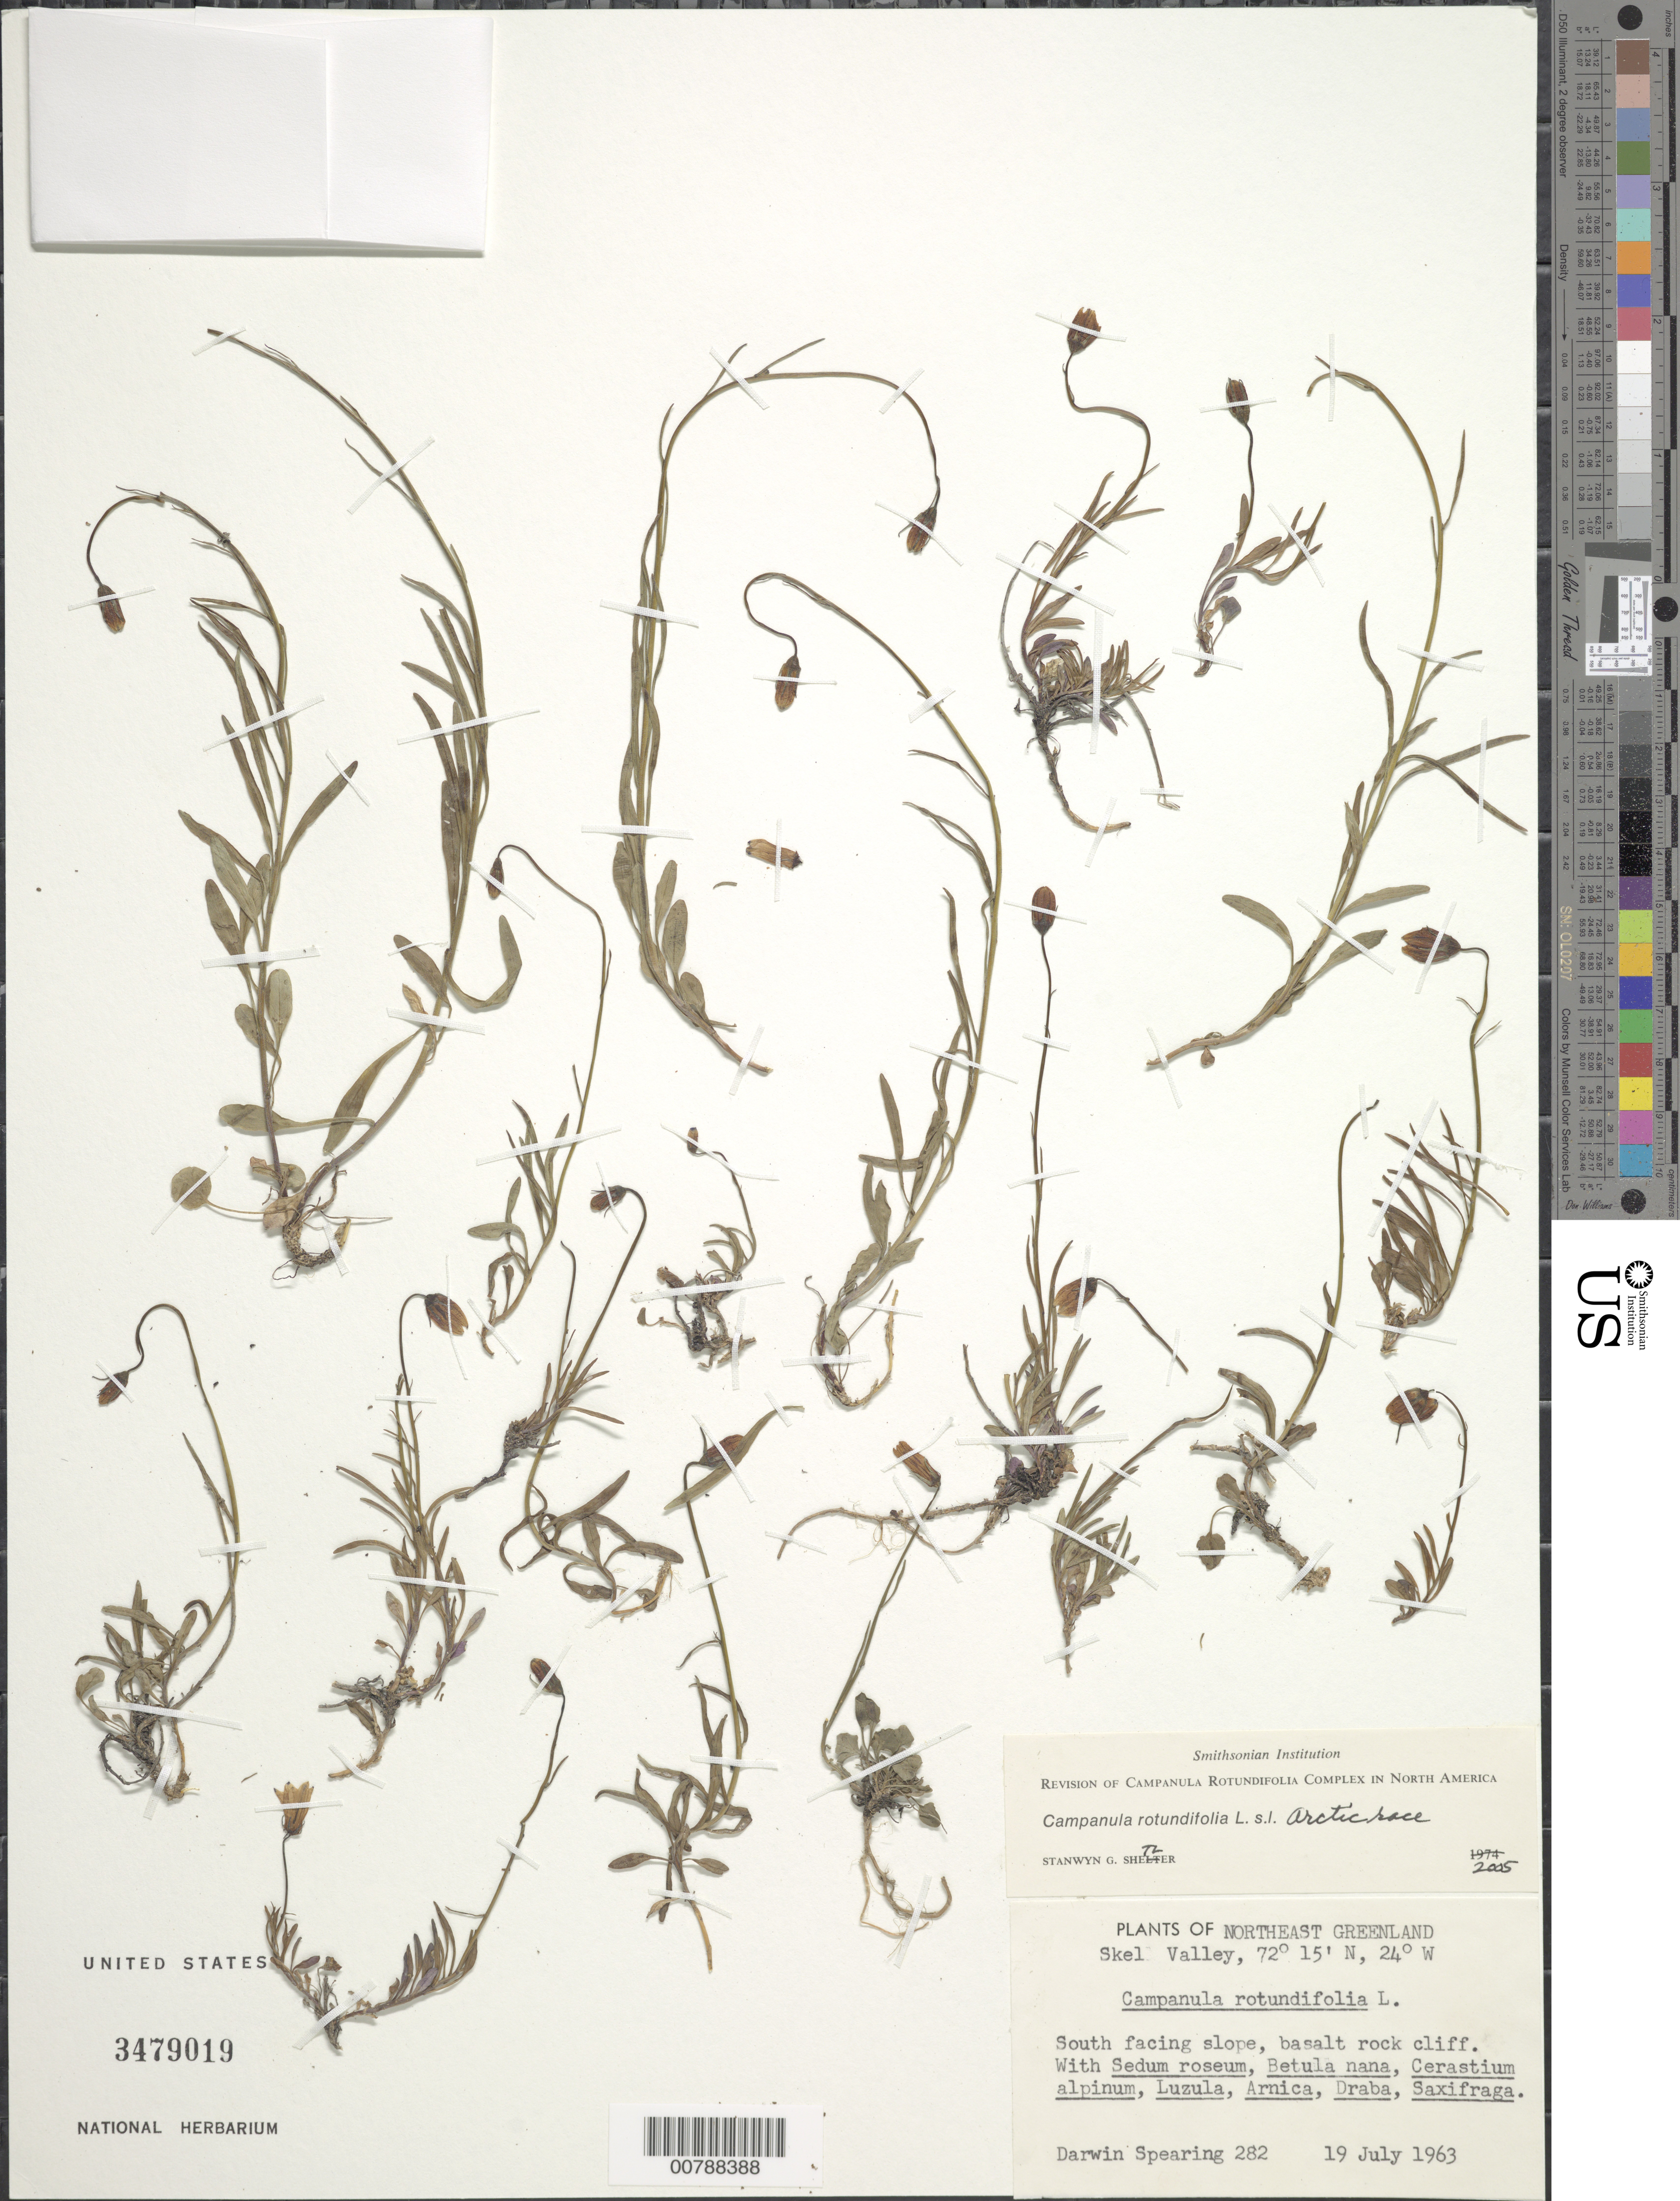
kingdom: Plantae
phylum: Tracheophyta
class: Magnoliopsida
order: Asterales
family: Campanulaceae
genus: Campanula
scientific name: Campanula rotundifolia L. Arctic race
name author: L.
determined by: Shetler, Stanwyn G., (US), NMNH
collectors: D. Spearing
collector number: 282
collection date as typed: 19 July 1963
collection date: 1963-07-19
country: Greenland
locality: Skel Valley.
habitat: South facing slope, basalt rock cliff. With Sedum roseum, Betula nana, Cerastium alpinum, Luzula, Arnice, Draba, Saxifraga.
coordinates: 72 15' N, 24 W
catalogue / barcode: US 3479019